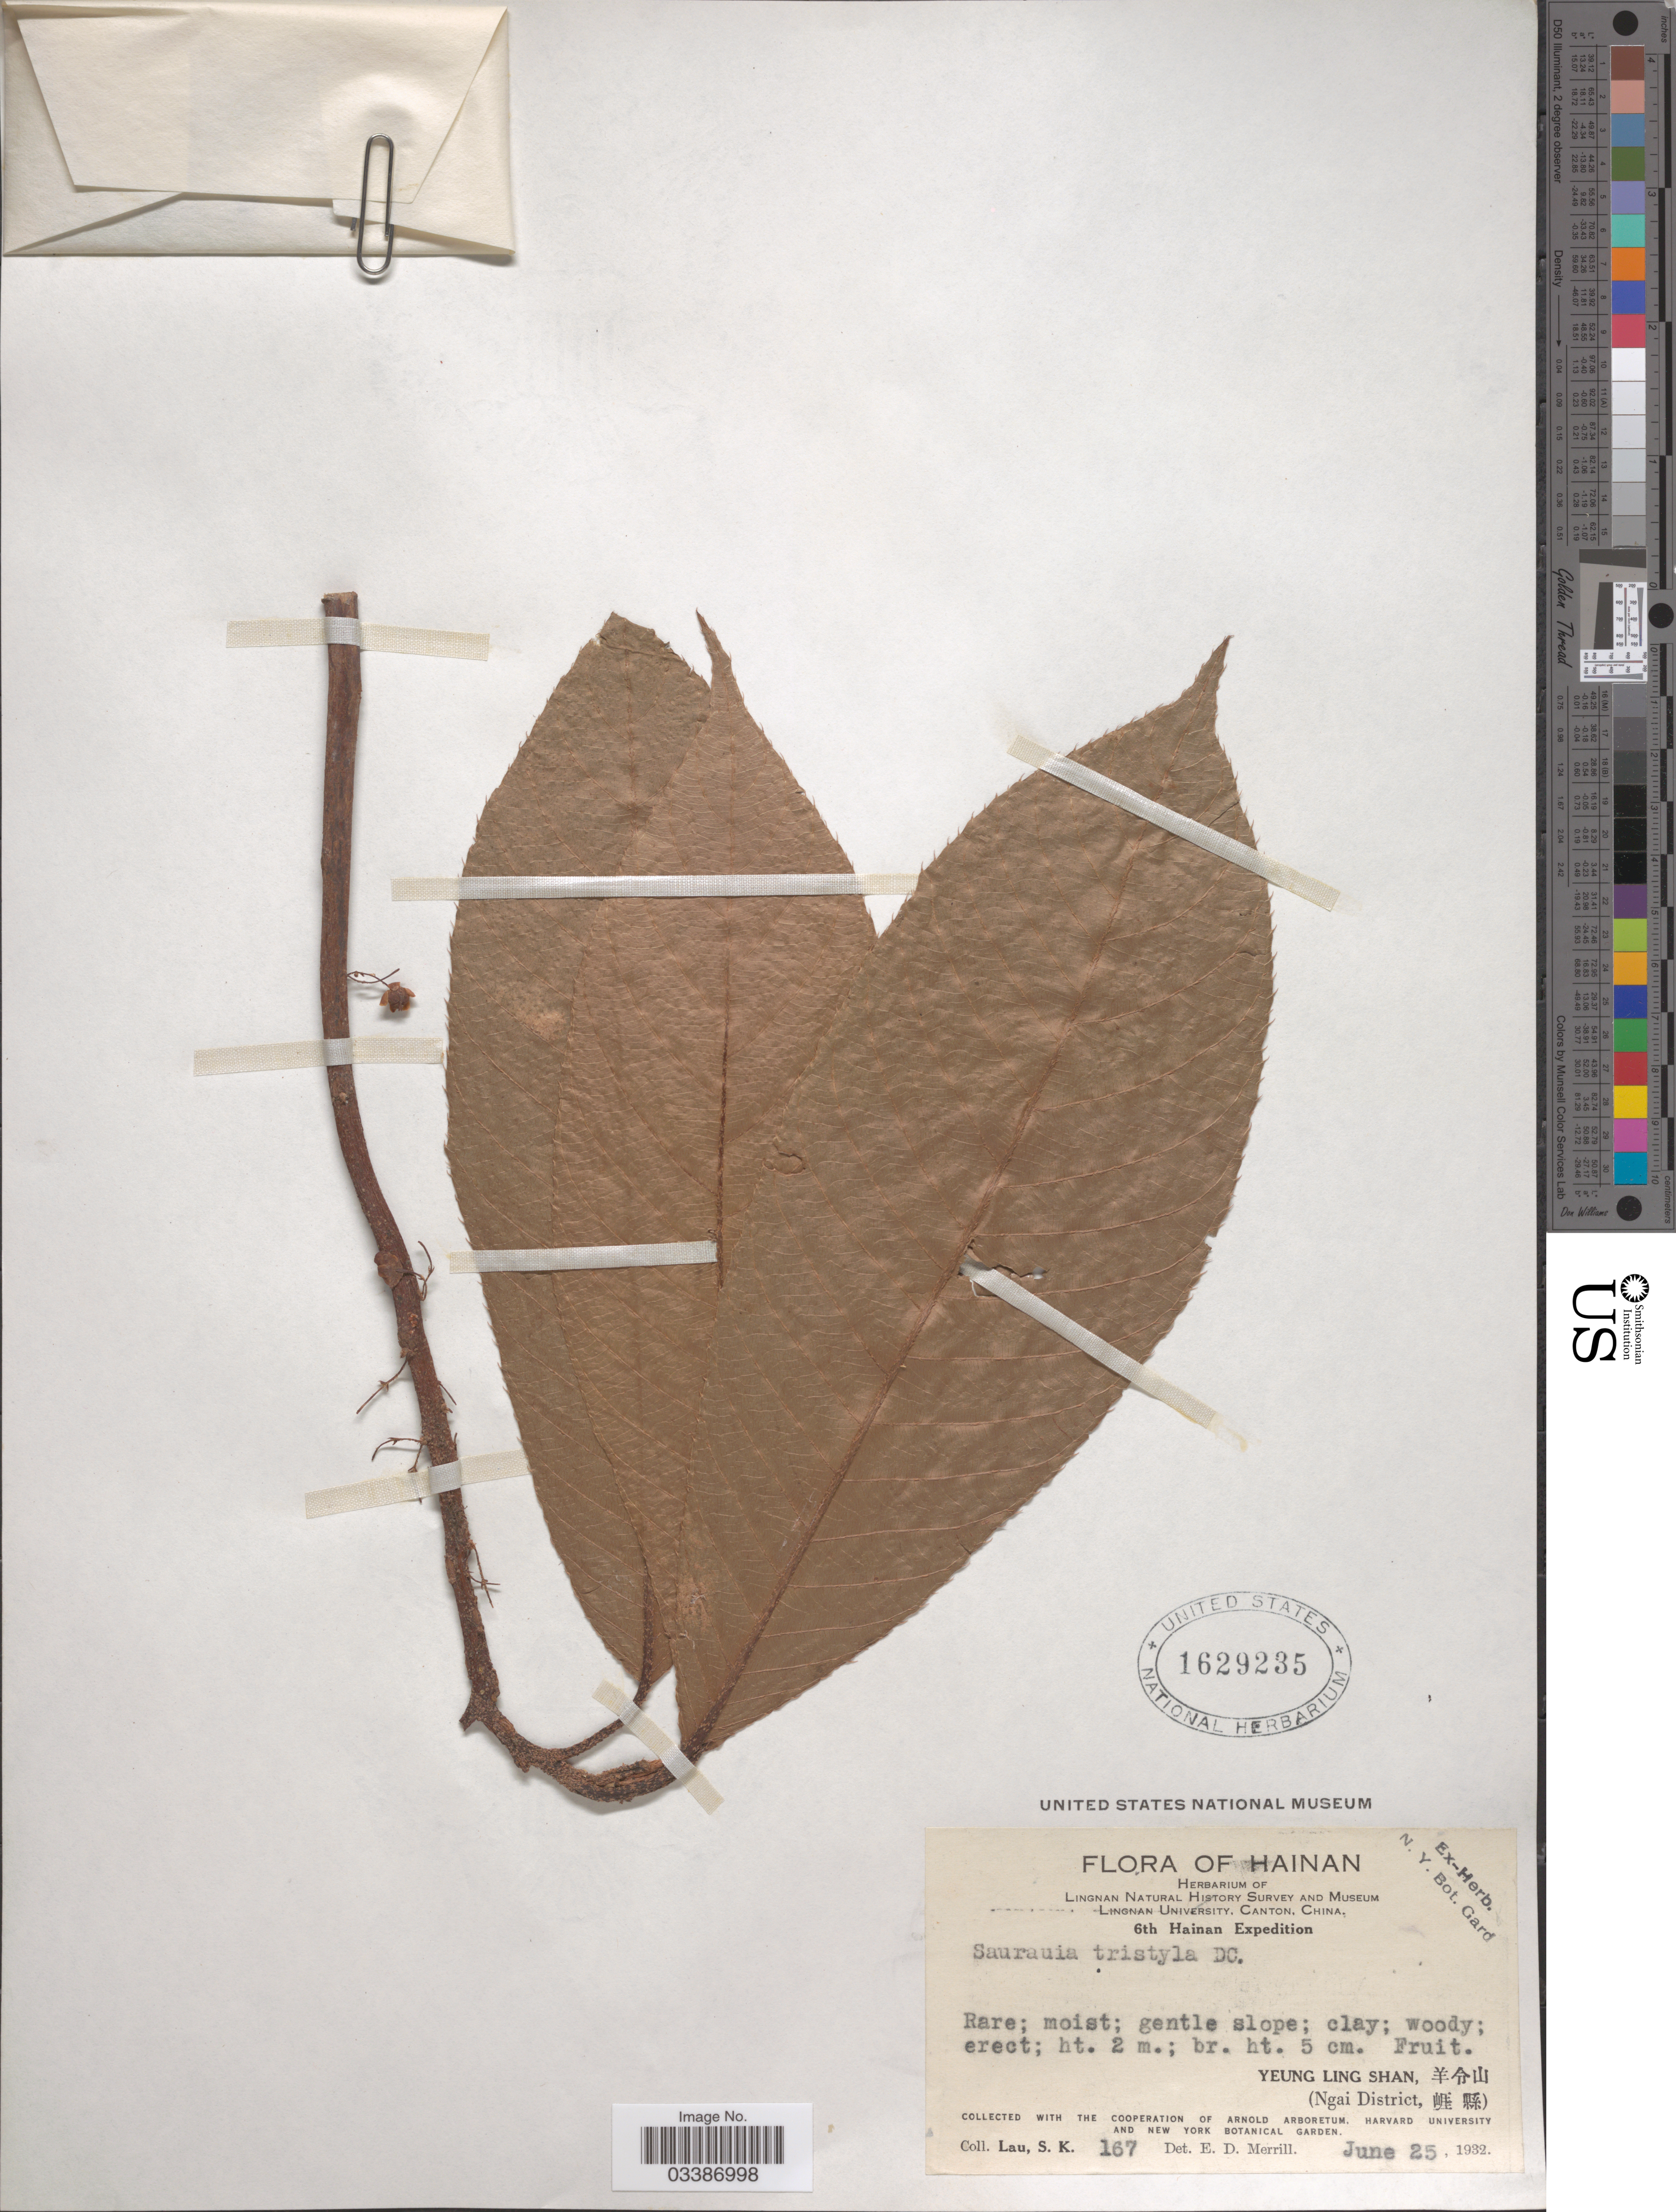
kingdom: Plantae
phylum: Tracheophyta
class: Magnoliopsida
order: Ericales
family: Actinidiaceae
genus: Saurauia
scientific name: Saurauia tristyla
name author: DC.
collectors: S. K. Lau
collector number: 167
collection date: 1932-06-25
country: China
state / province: Hainan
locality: Yeung Ling Shan. (Ngai District).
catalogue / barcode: US 1629235